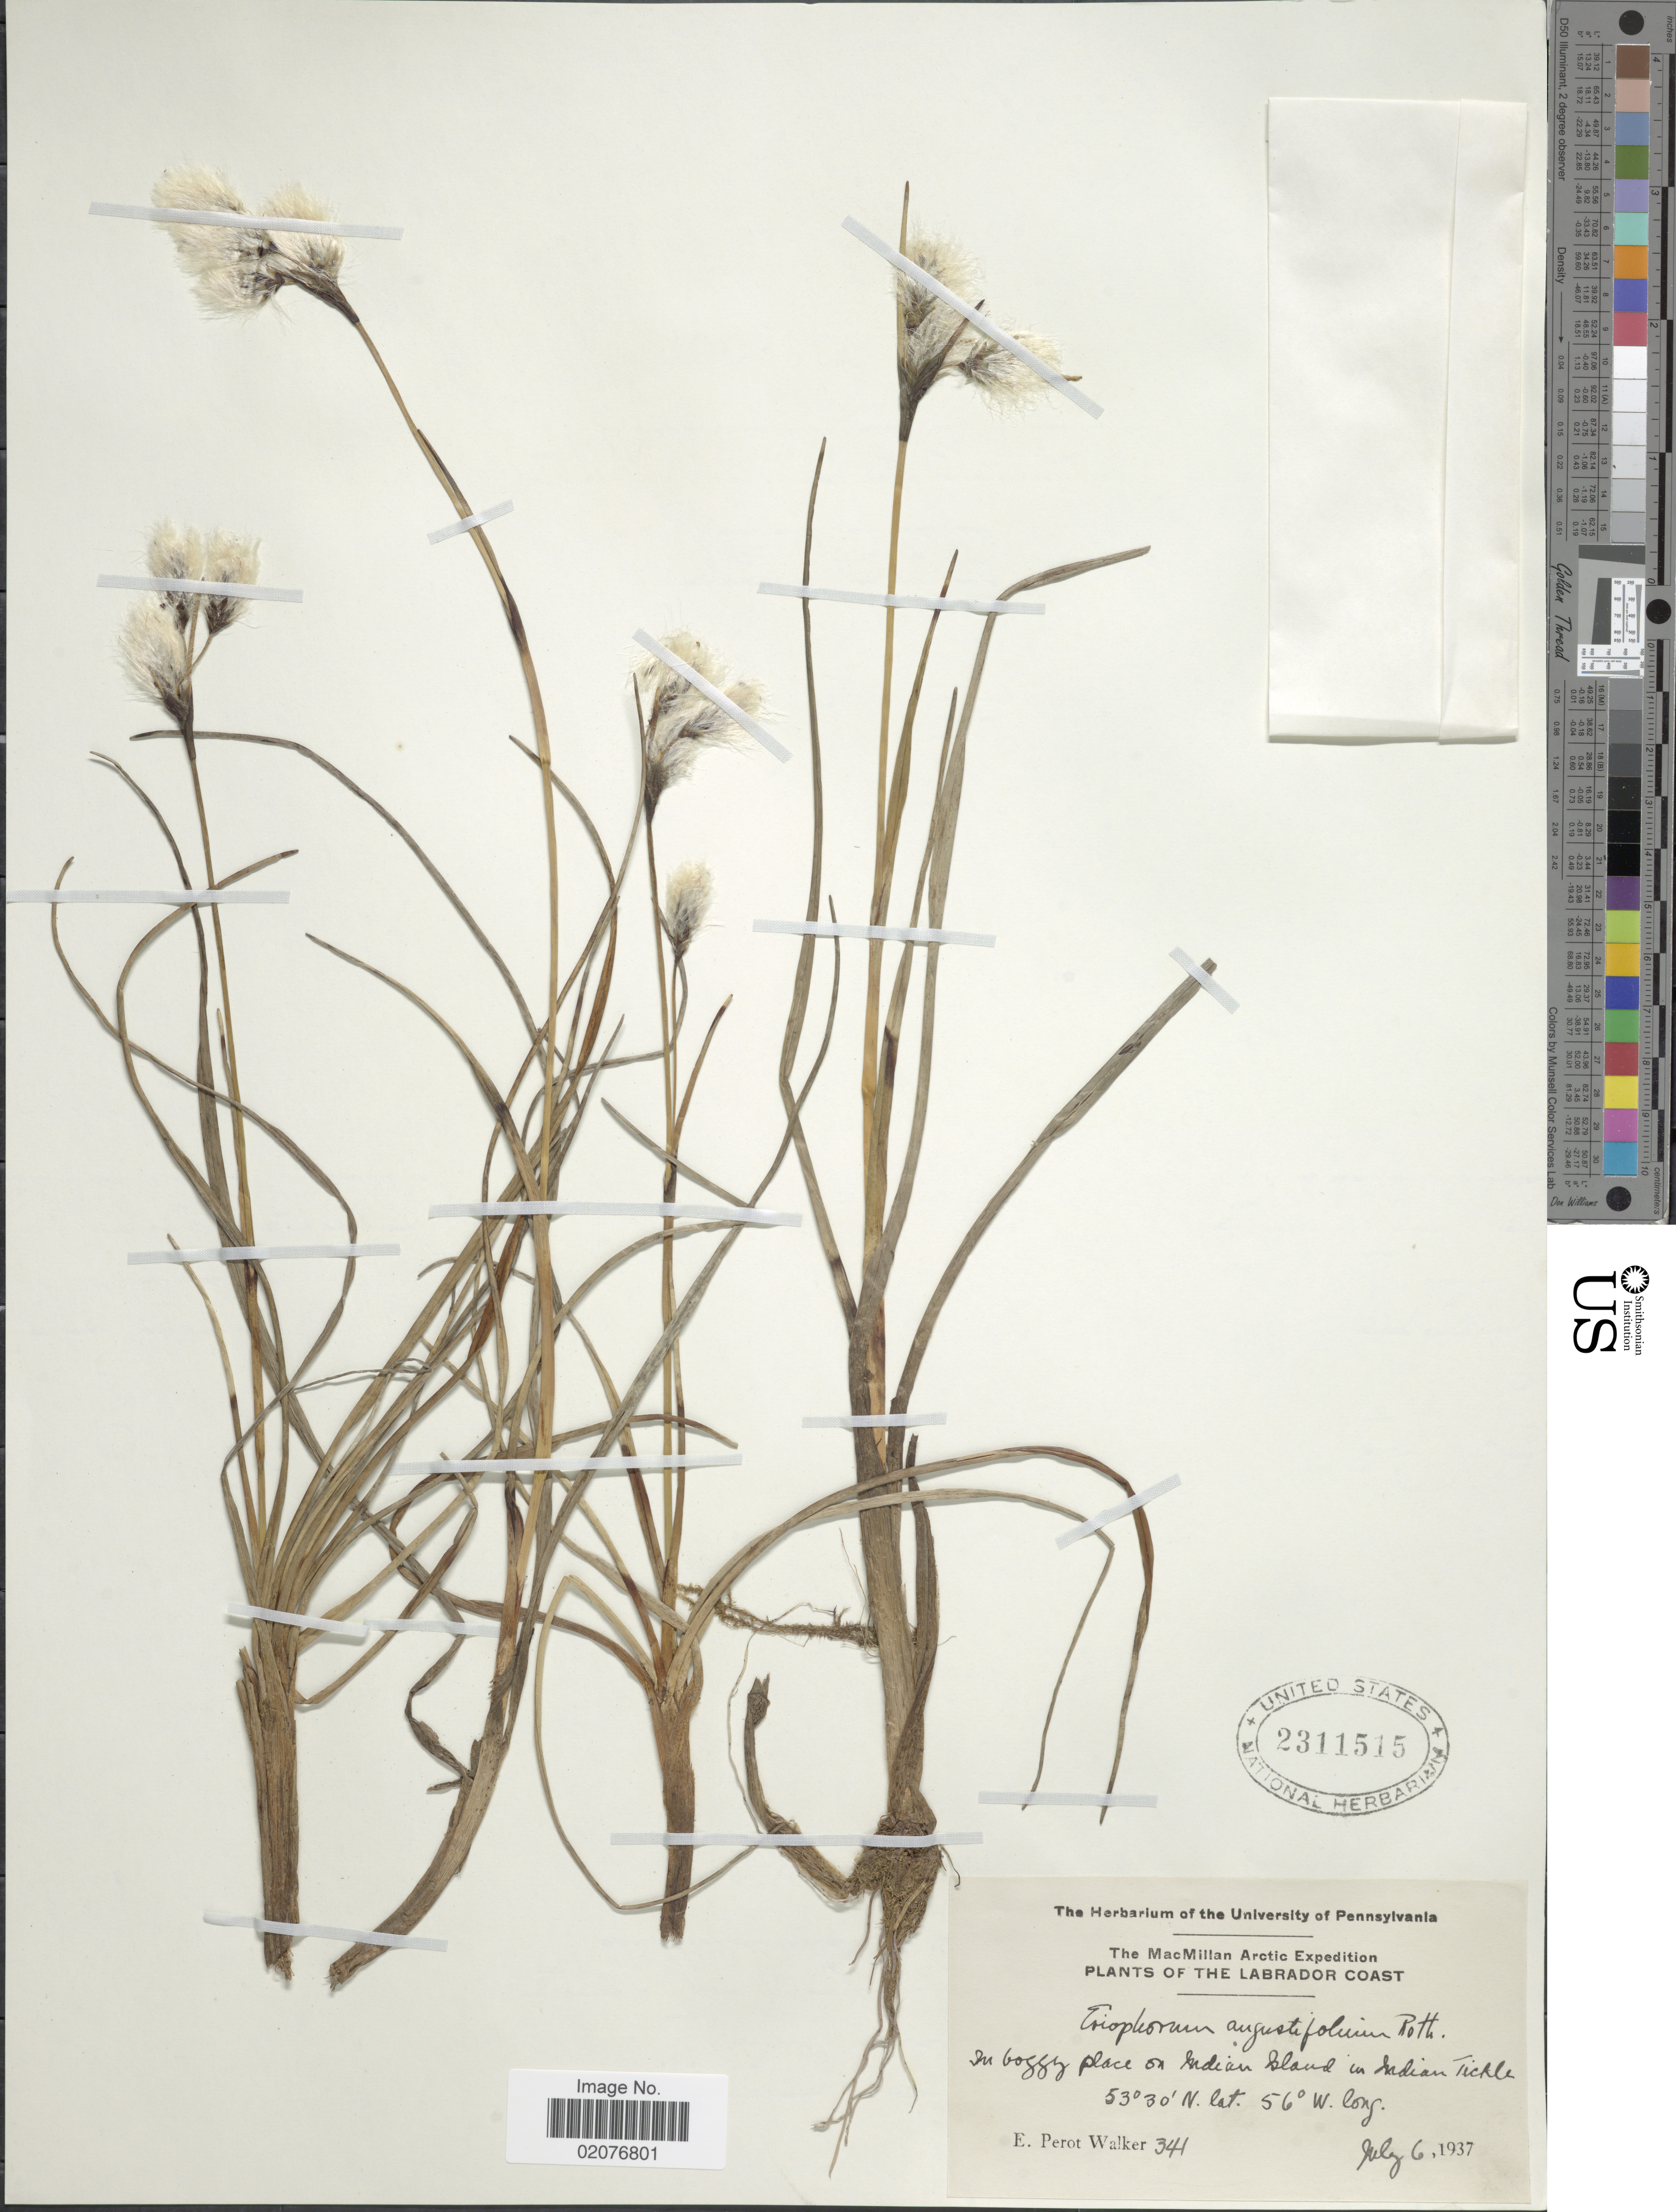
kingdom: Plantae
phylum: Tracheophyta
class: Liliopsida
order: Poales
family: Cyperaceae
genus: Eriophorum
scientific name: Eriophorum angustifolium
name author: Honck.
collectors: E. P. Walker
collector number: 341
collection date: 1937-07-06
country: Canada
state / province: Newfoundland and Labrador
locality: The Labrador Coast, In boggy place on Indian Island in Indian Tickle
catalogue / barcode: US 2311515